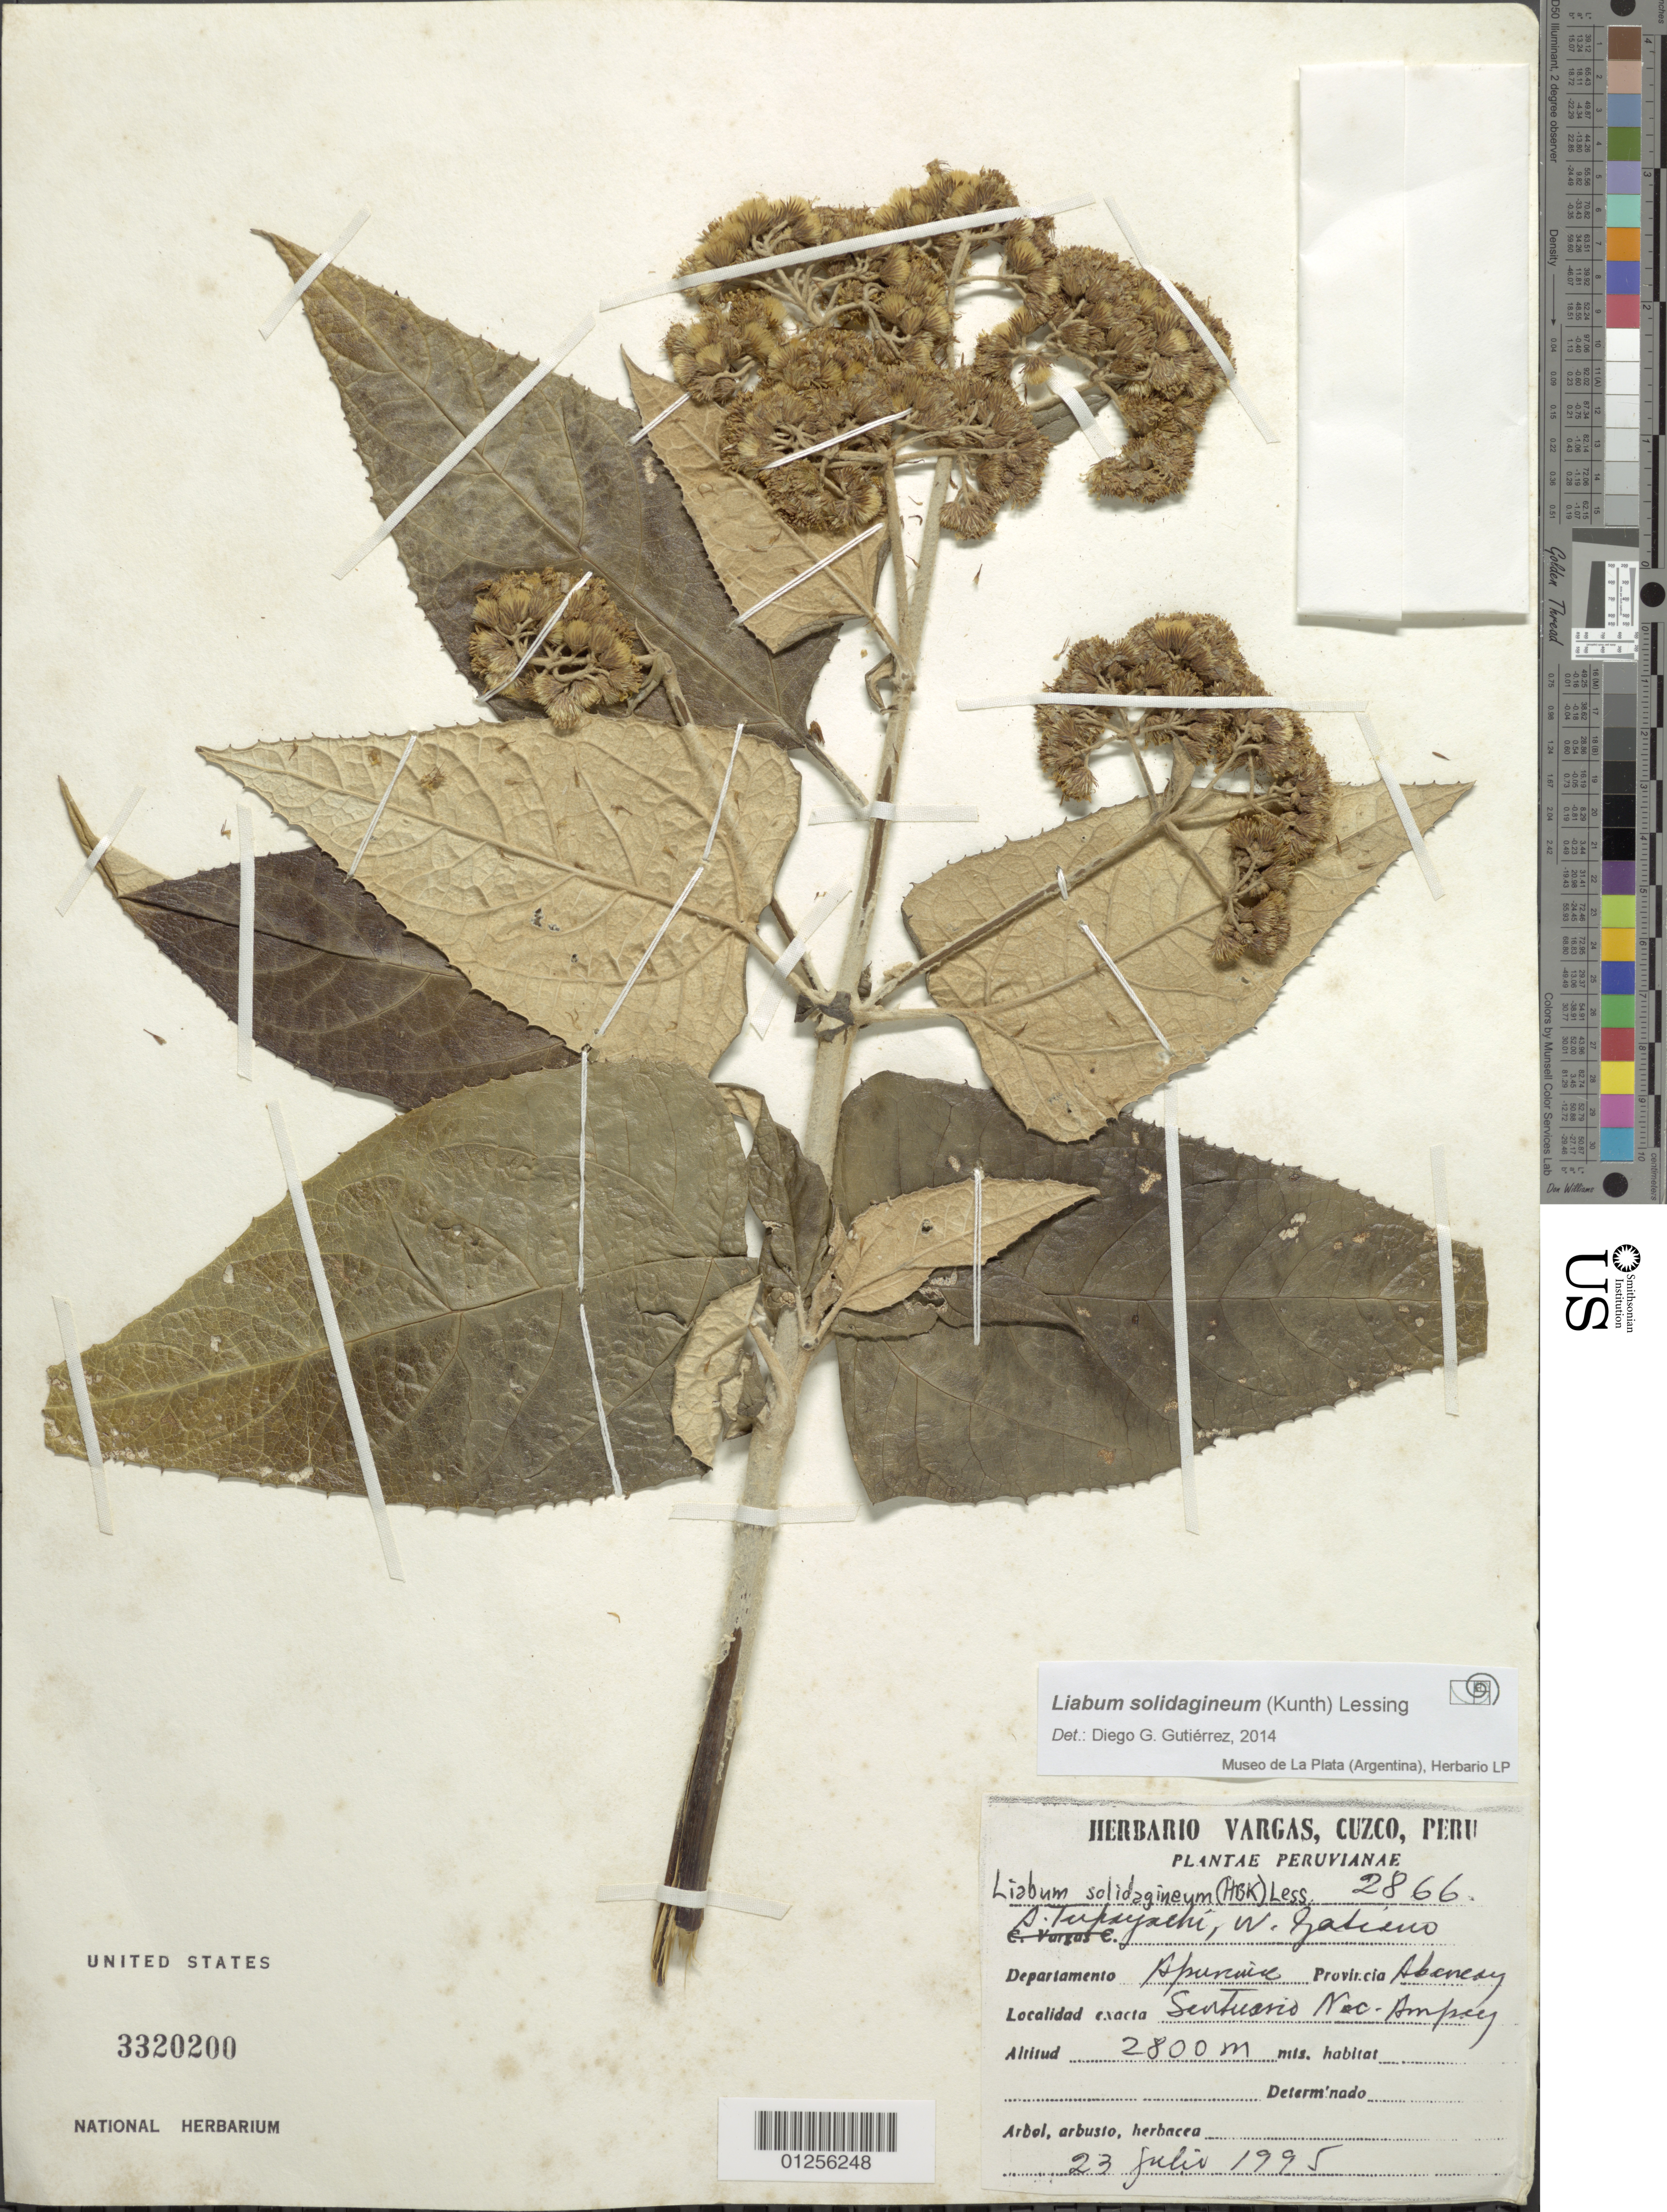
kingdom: Plantae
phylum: Tracheophyta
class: Magnoliopsida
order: Asterales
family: Asteraceae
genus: Liabum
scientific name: Liabum solidagineum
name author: (Kunth) Less.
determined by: Gutierrez, D. G.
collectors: A. Tupayachi H. & W. Galerno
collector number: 2866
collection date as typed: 23 Jul 1995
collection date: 1995-07-23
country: Peru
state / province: Apurímac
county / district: Abancay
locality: Santurni Noe Ampay.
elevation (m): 2800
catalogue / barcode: US 3320200